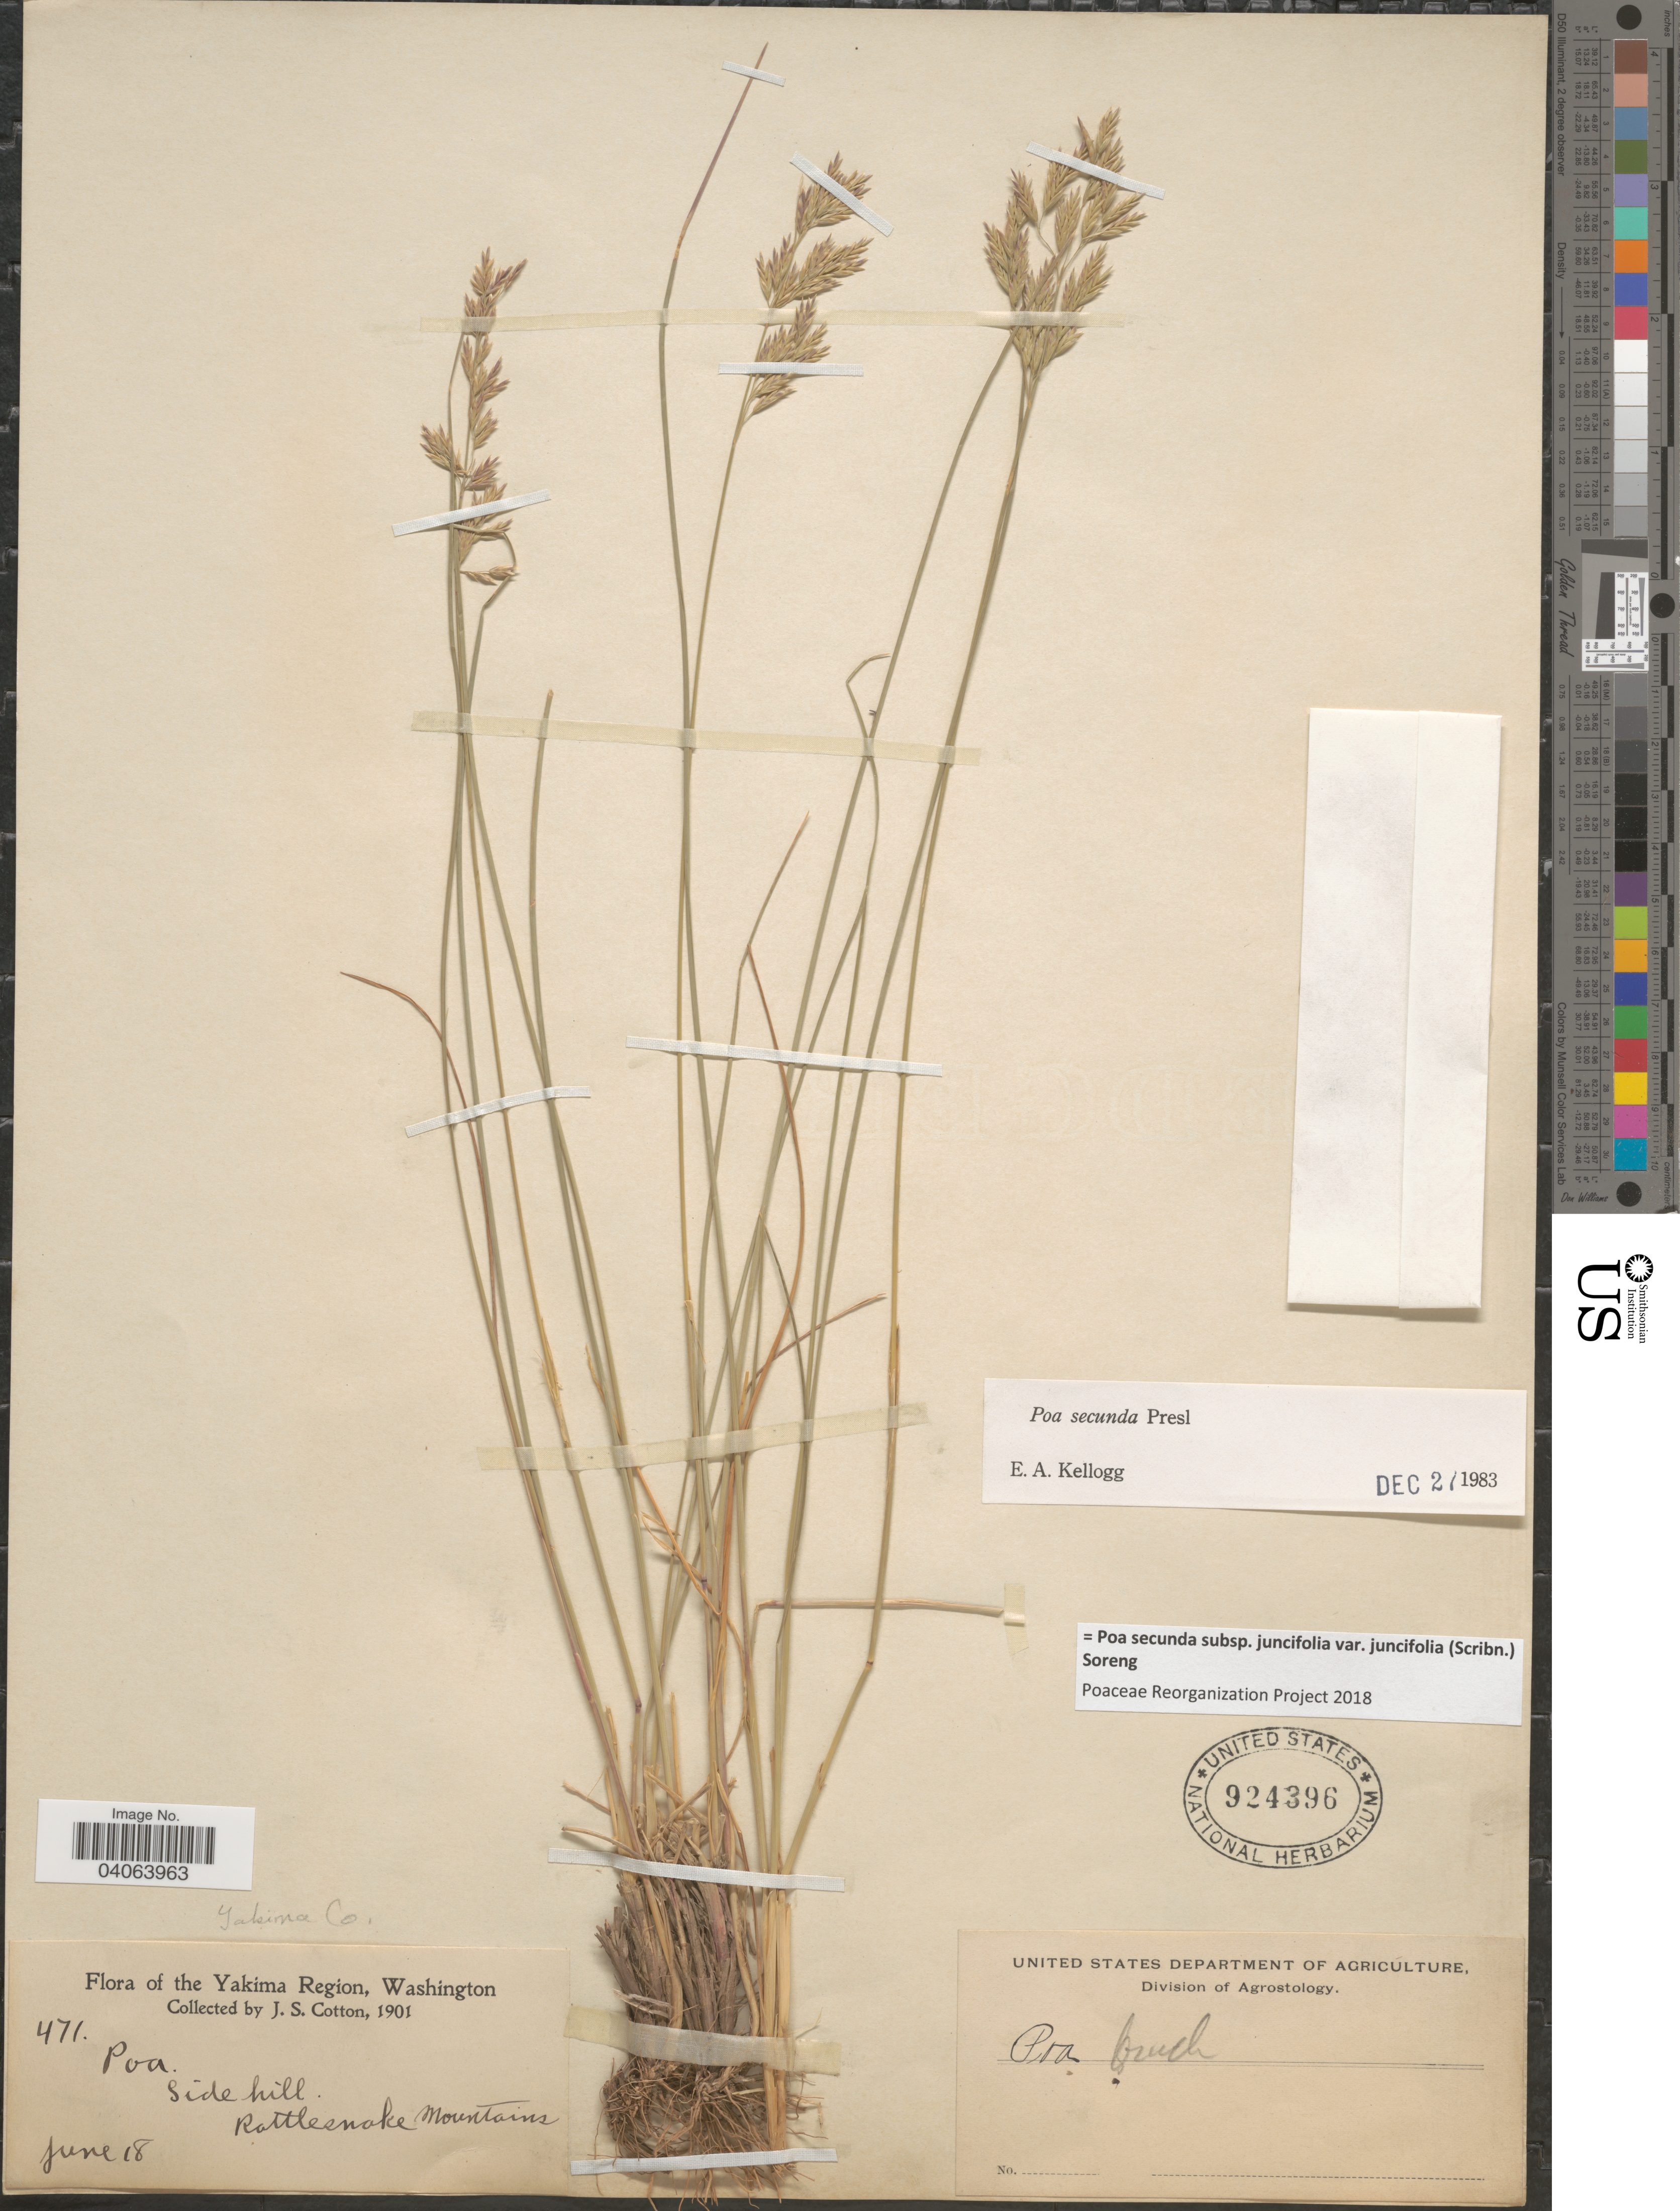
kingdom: Plantae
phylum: Tracheophyta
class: Liliopsida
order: Poales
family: Poaceae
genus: Poa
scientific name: Poa secunda subsp. juncifolia var. juncifolia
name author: (Scribn.) Soreng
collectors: J. S. Cotton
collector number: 471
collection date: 1901-06-18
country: United States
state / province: Washington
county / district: Yakima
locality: The Yakima Region. Rattlesnake Mountains. Yakima Co.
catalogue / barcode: US 924396